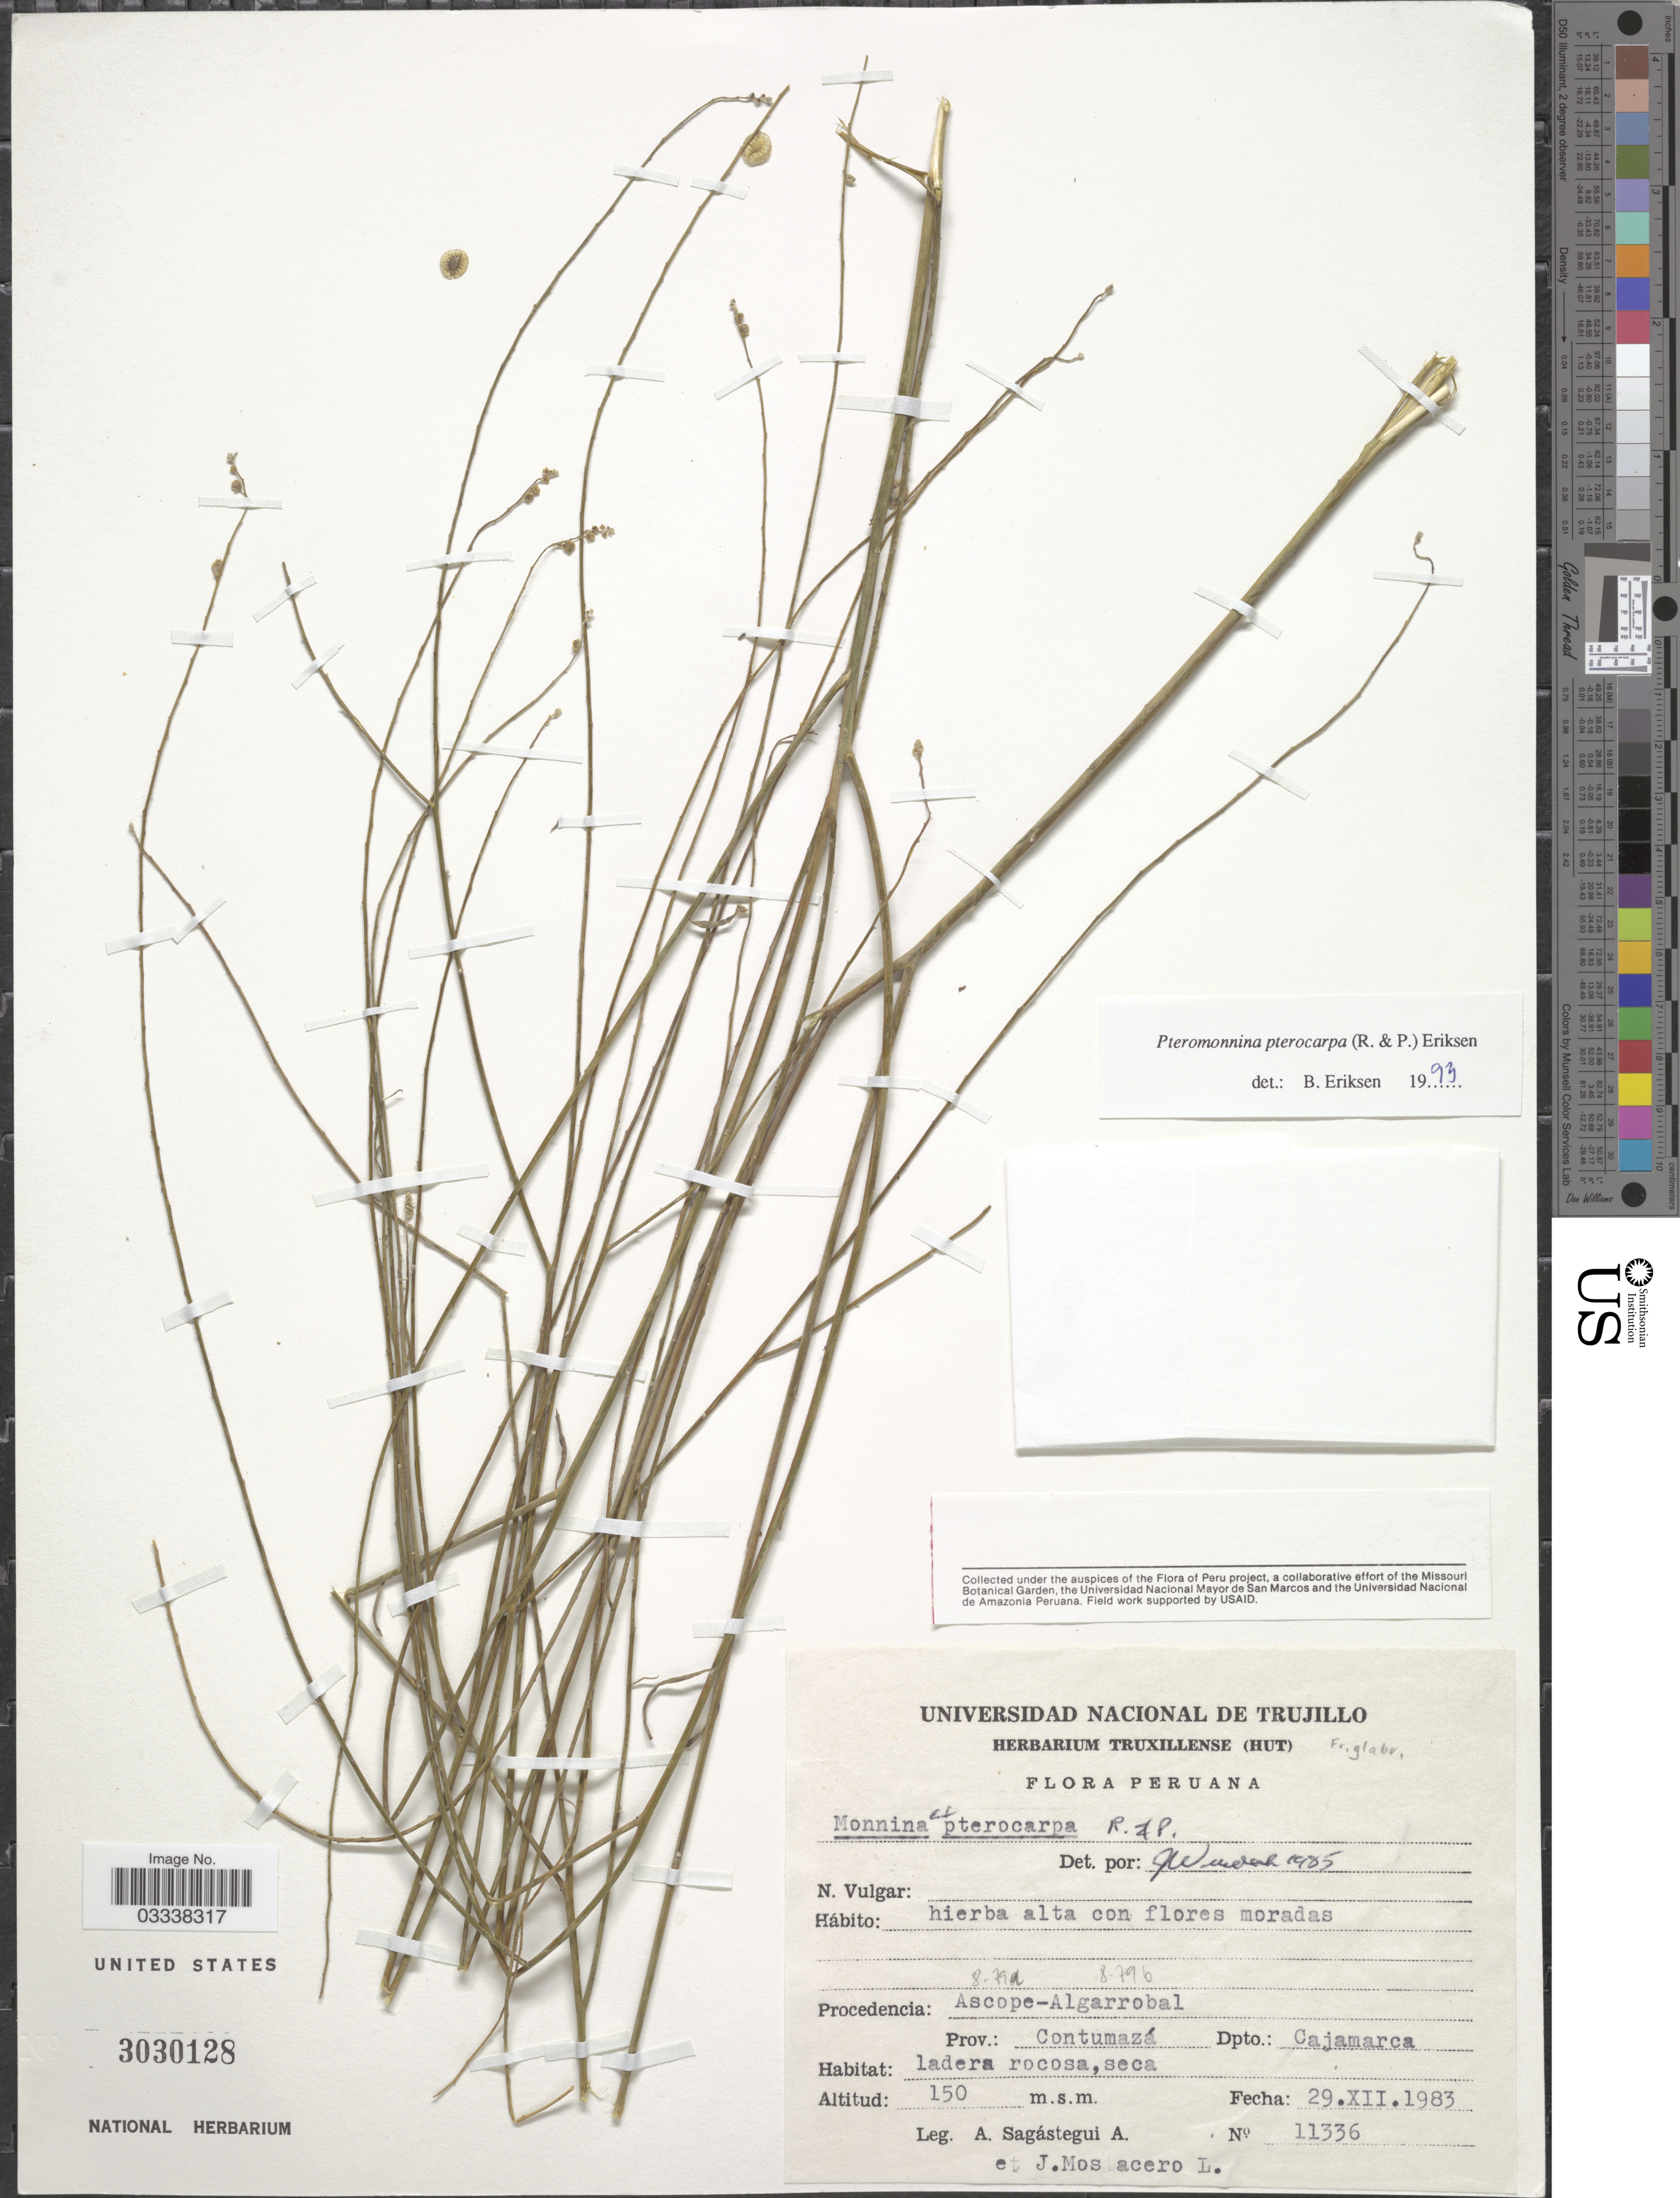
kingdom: Plantae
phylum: Tracheophyta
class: Magnoliopsida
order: Fabales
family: Polygalaceae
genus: Monnina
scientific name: Monnina pterocarpa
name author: Ruiz & Pav.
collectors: A. Sagástegui A. & J. Mostacero L.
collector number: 11336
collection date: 1983-12-29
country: Peru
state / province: Cajamarca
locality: Ascope - Algarrobal. Prov.: Contumazá, Dpto.: Cajamarca.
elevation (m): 150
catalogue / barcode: US 3030128